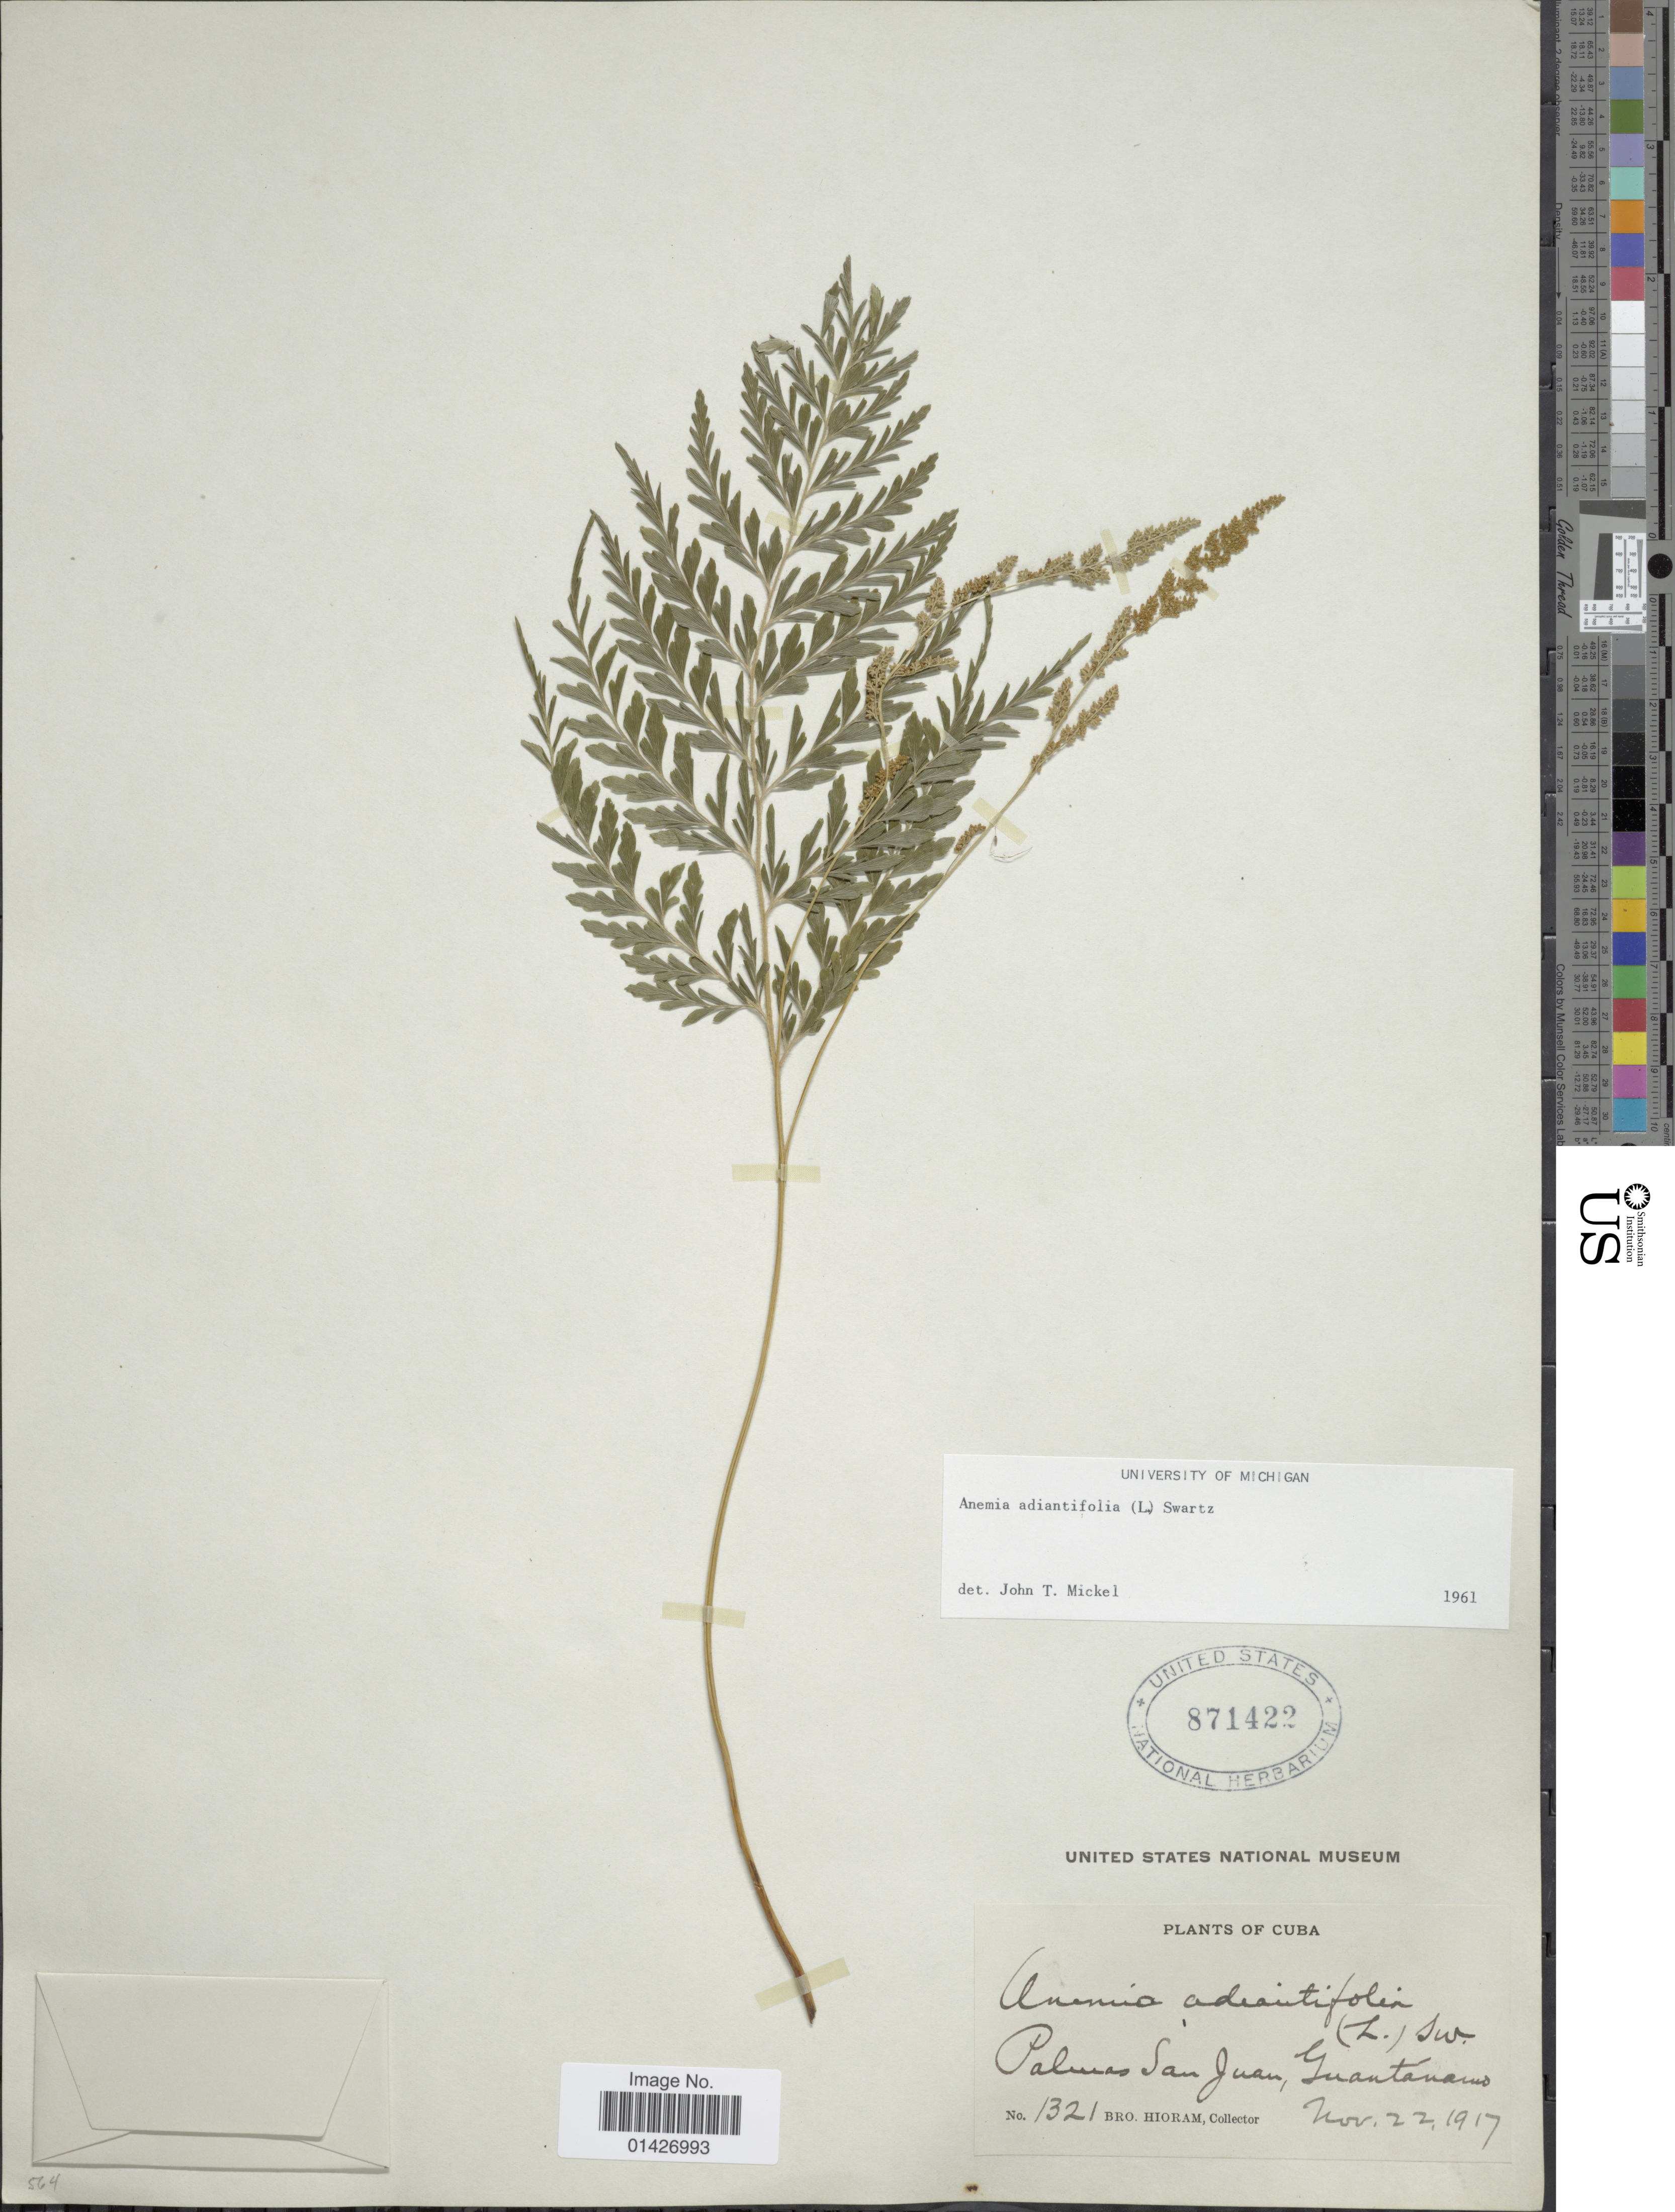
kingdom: Plantae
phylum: Tracheophyta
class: Polypodiopsida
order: Schizaeales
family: Anemiaceae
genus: Anemia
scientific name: Anemia adiantifolia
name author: (L.) Sw.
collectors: Bro. Hioram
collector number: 1321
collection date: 1917-11-22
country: Cuba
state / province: Guantánamo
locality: Palmas San Juan, Guantánamo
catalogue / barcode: US 871422